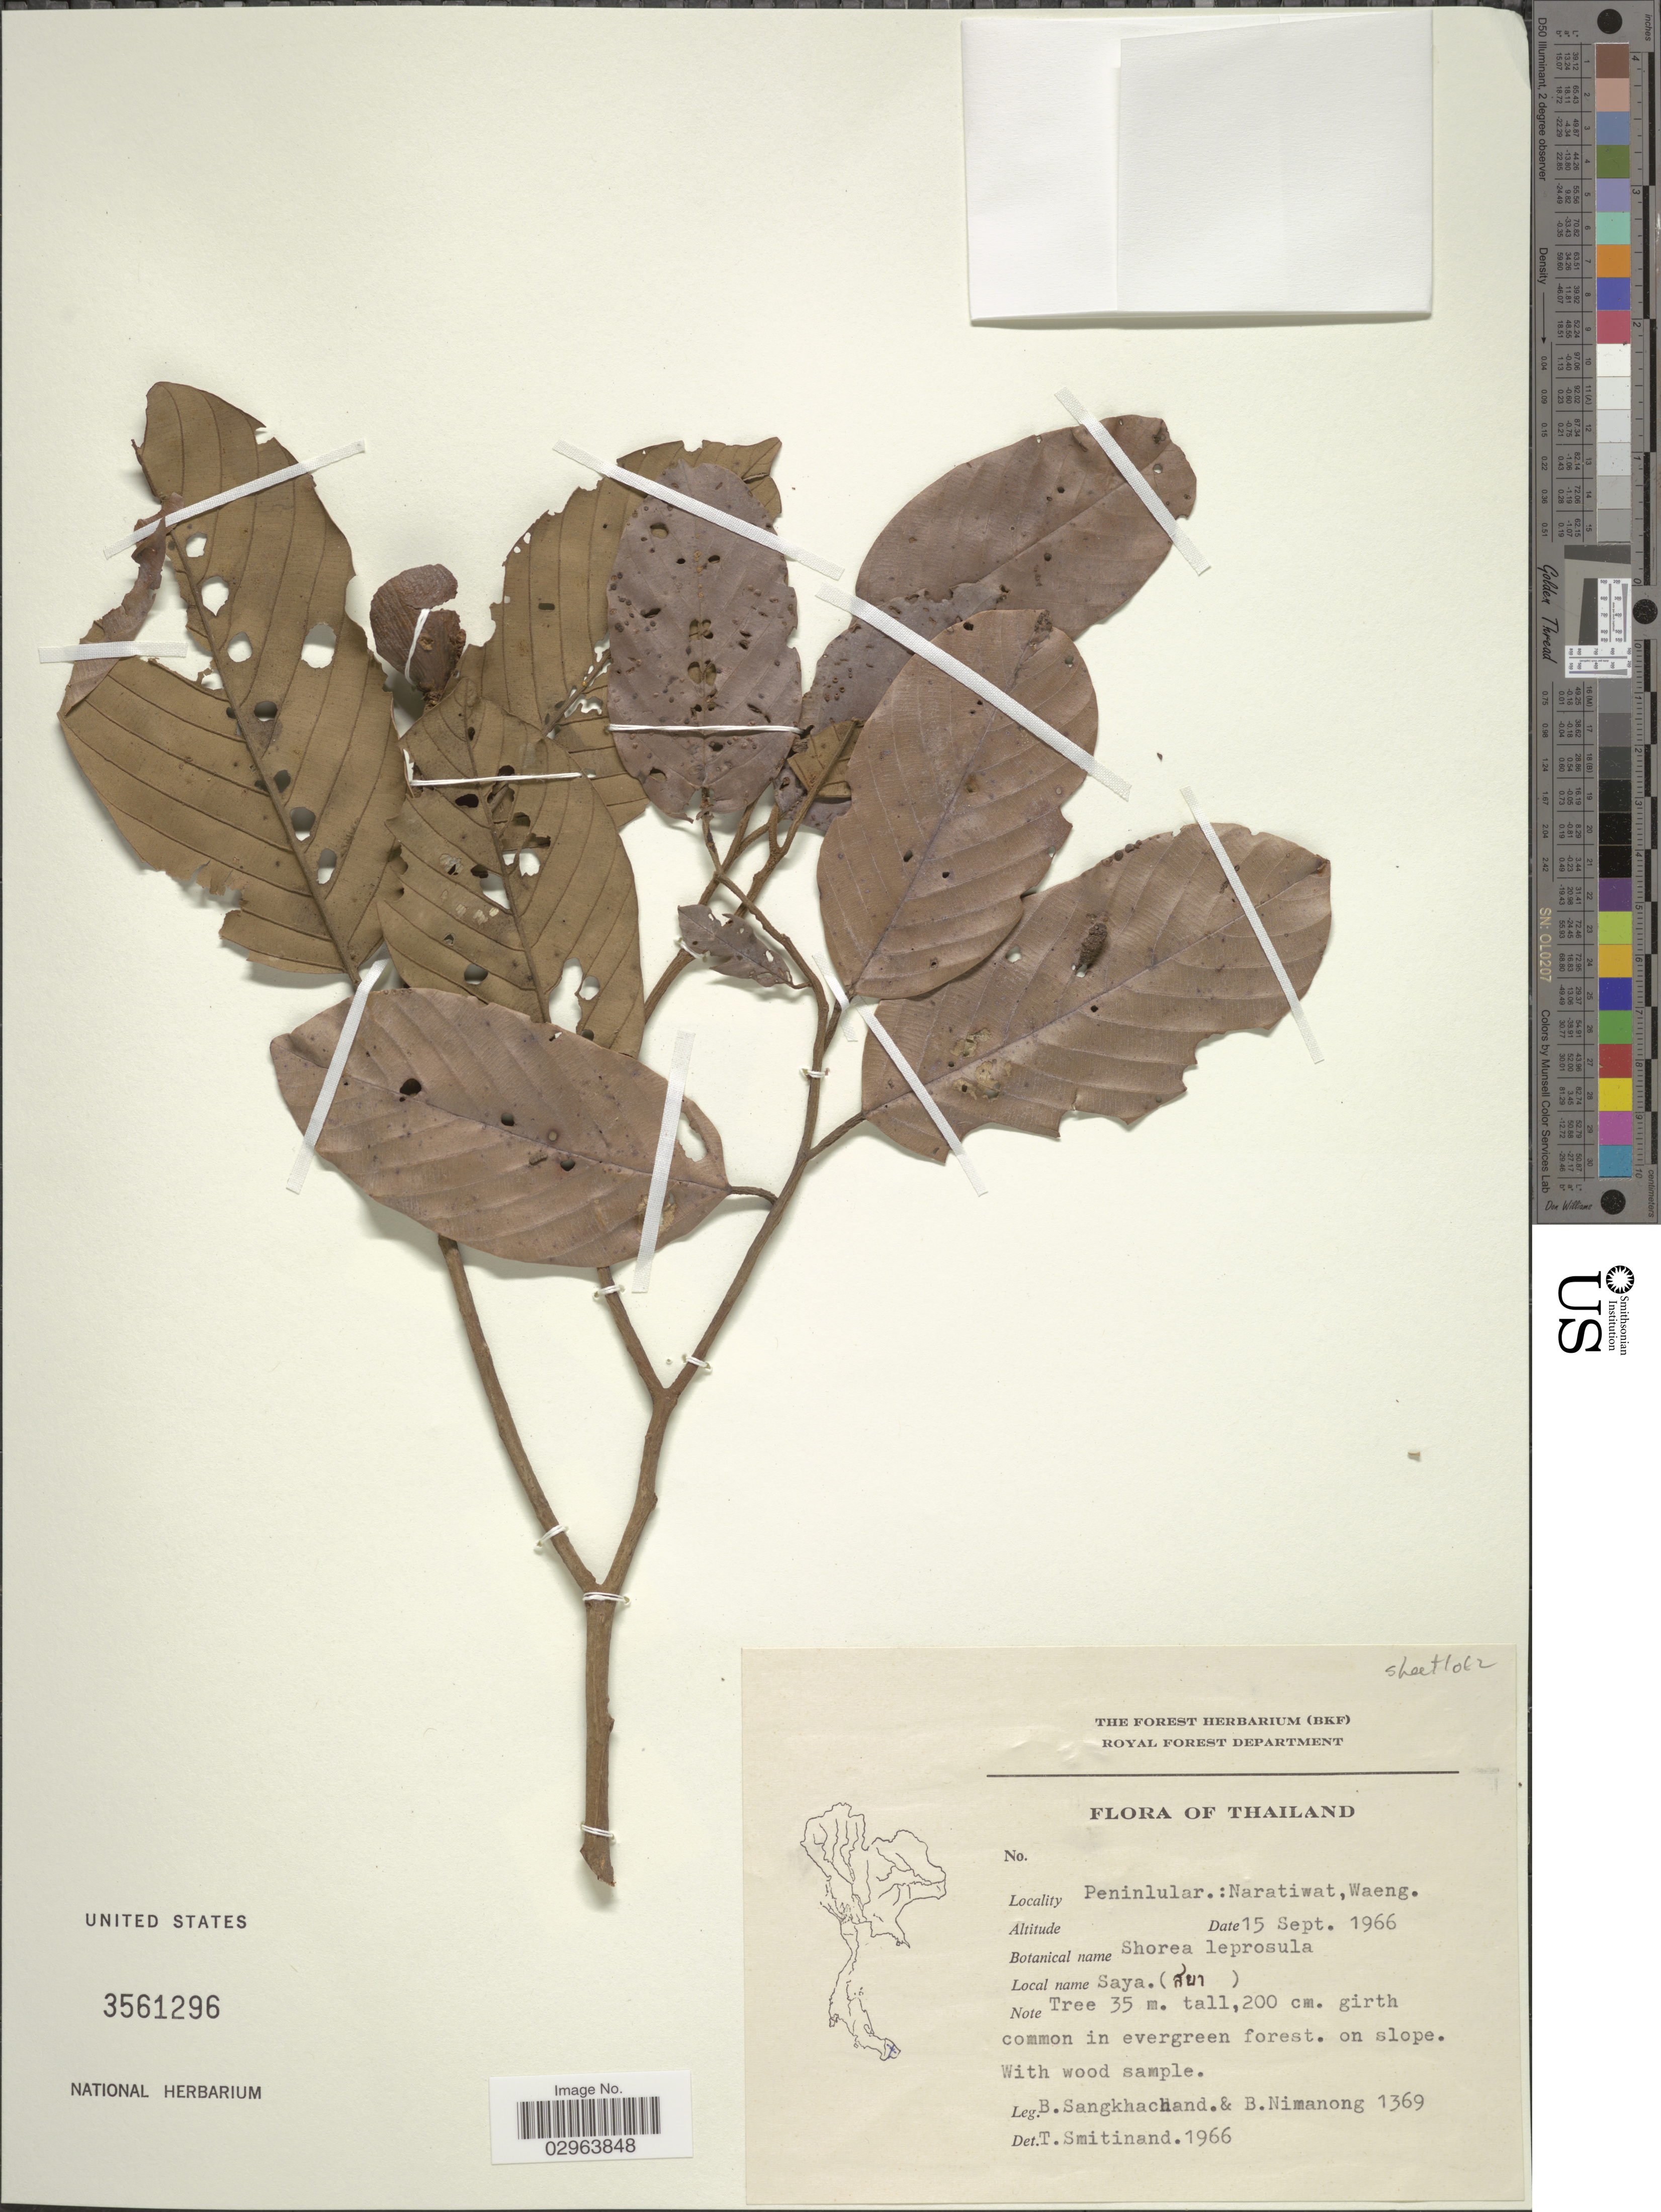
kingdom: Plantae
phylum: Tracheophyta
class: Magnoliopsida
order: Malvales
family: Dipterocarpaceae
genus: Rubroshorea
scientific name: Rubroshorea leprosula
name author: (Miq.) P.S. Ashton & J. Heck.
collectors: B. Sangkachan & B. Nimanong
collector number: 1369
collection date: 1966-09-15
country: Thailand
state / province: Narathiwat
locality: Peninsular: Naratiwat, Waeng.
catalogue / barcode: US 3561296